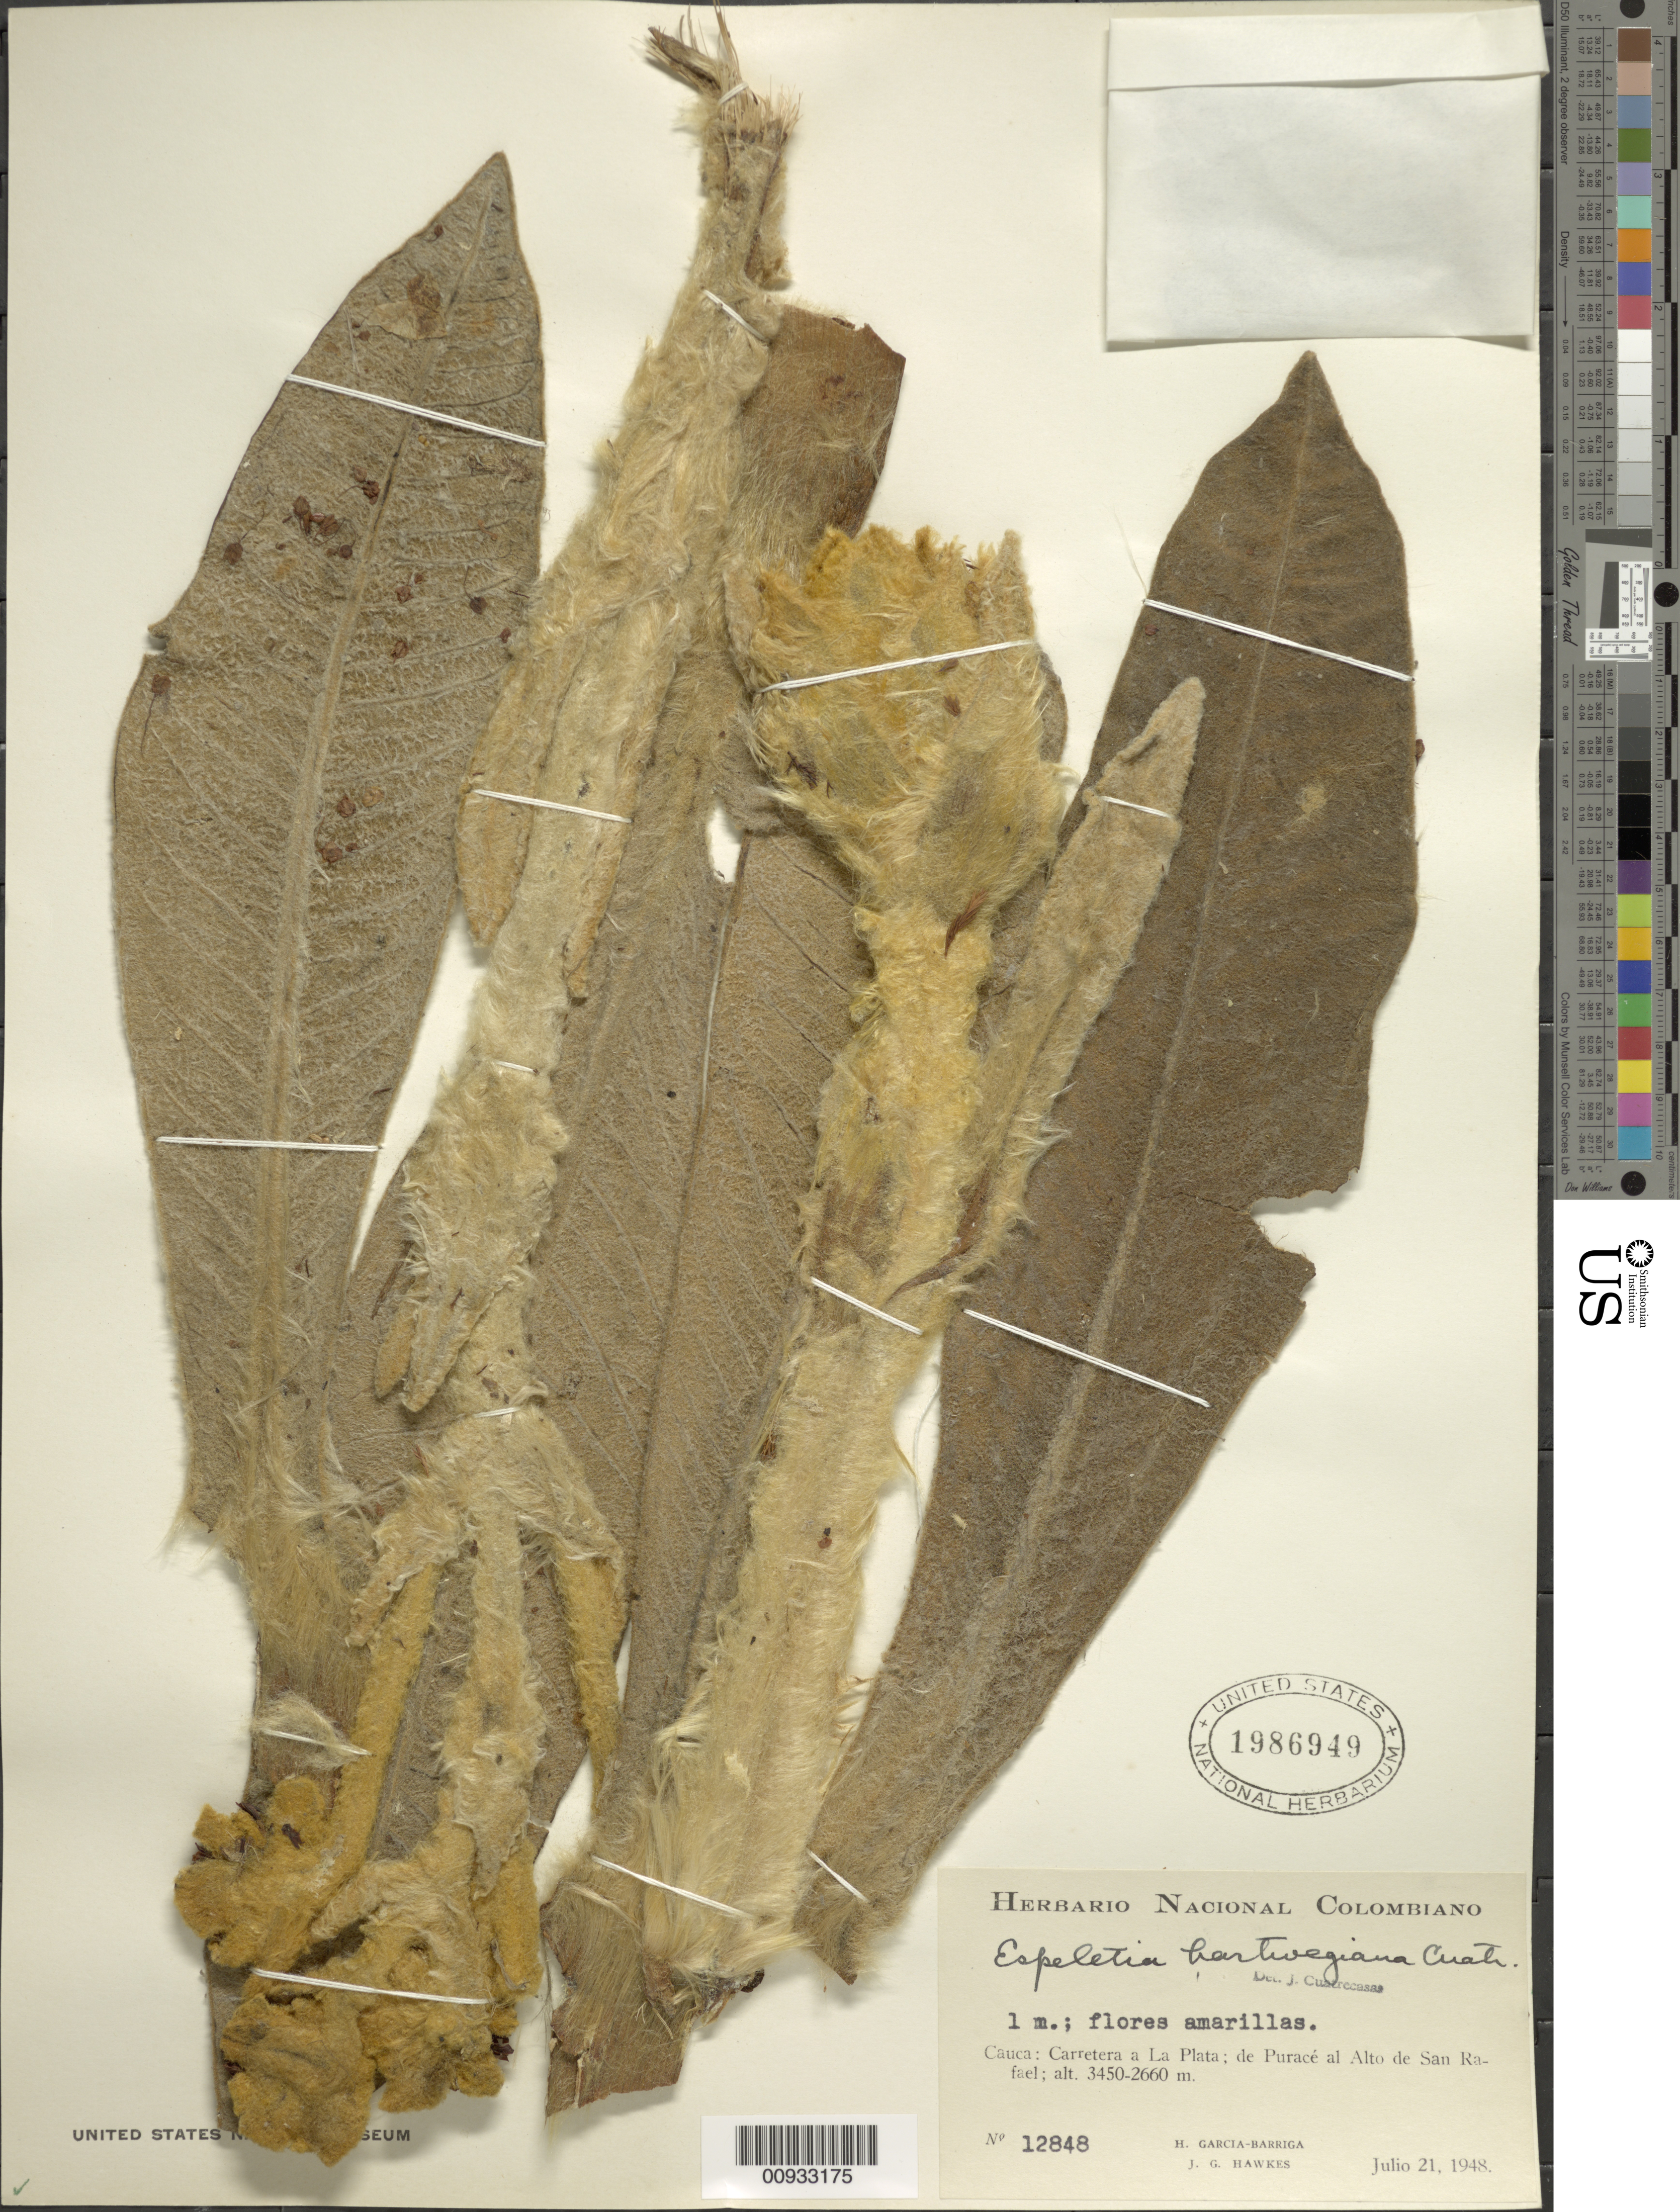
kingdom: Plantae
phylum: Tracheophyta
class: Magnoliopsida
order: Asterales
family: Asteraceae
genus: Espeletia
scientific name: Espeletia hartwegiana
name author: Sch. Bip. ex Cuatrec.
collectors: H. García Barriga & J. Hawkes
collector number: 12848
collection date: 1948-07-21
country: Colombia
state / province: Cauca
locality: Carretera a La Plata; de Purace al Alto de San Rafael.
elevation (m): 2660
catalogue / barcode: US 1986949